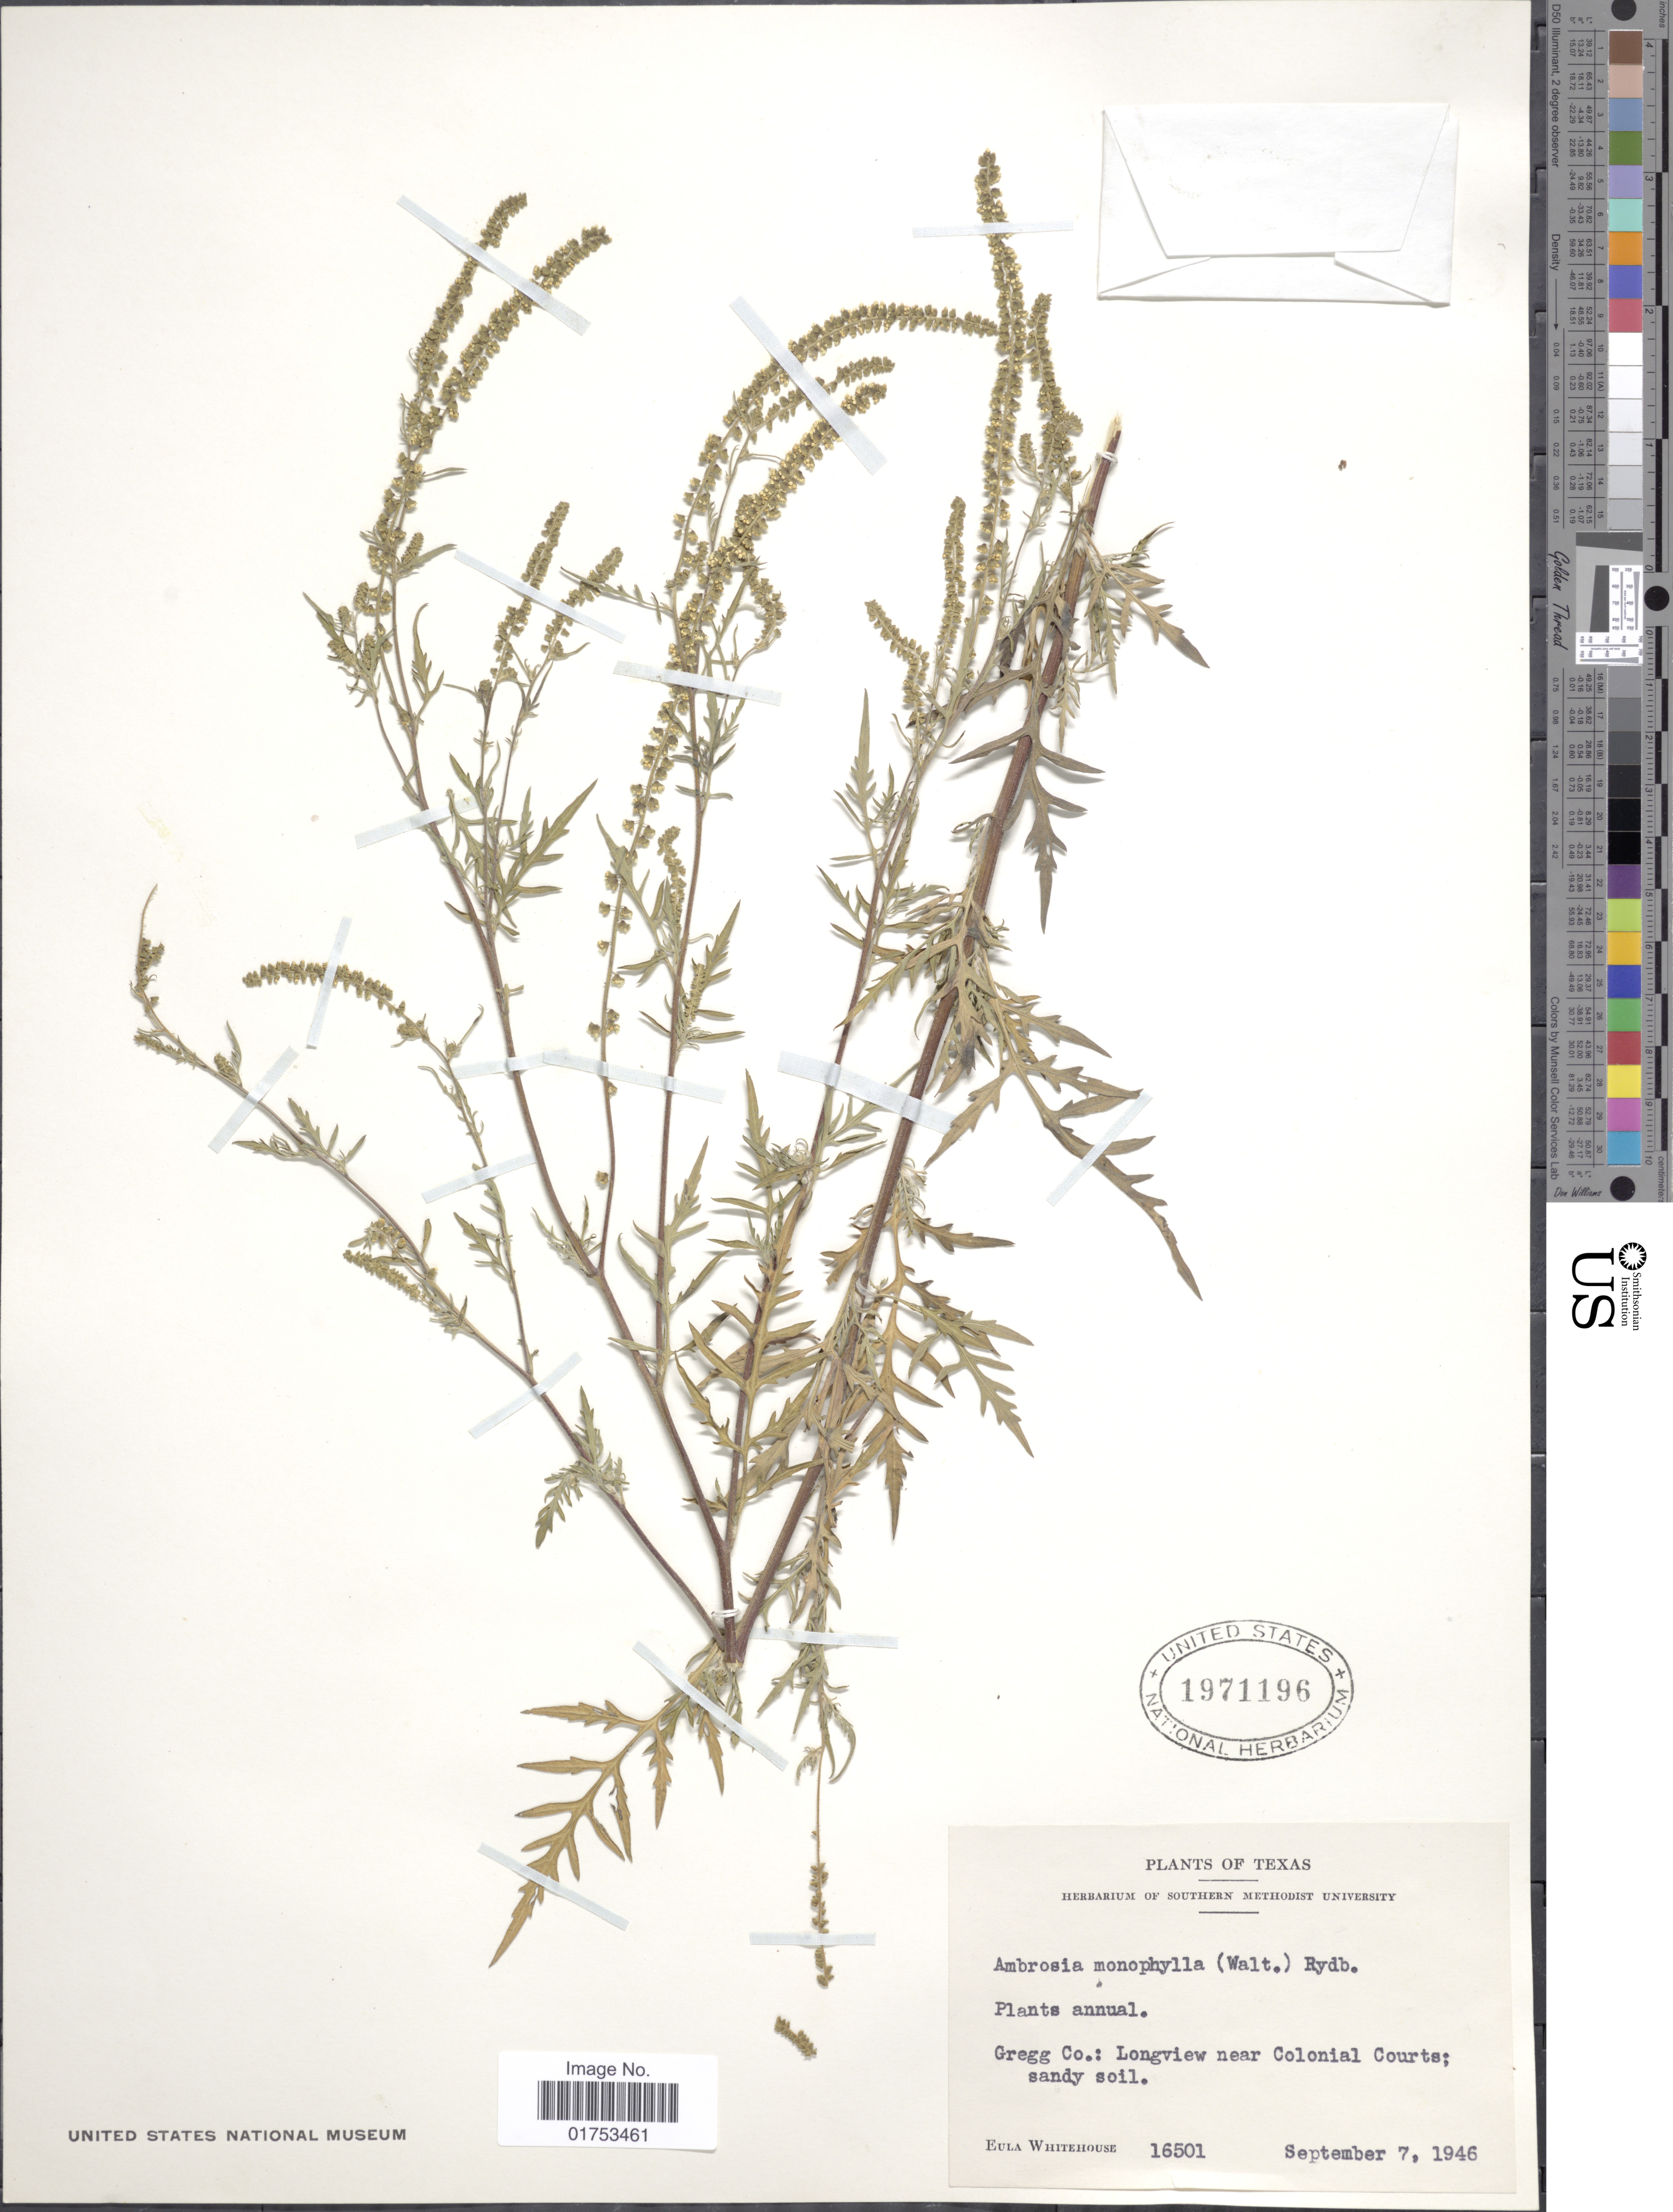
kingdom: Plantae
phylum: Tracheophyta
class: Magnoliopsida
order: Asterales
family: Asteraceae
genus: Ambrosia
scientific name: Ambrosia monophylla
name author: (Walter) Rydb.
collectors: E. Whitehouse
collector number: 16501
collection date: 1946-09-07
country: United States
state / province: Texas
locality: Gregg Co.: Longview near Colonial Courts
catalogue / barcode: US 1971196